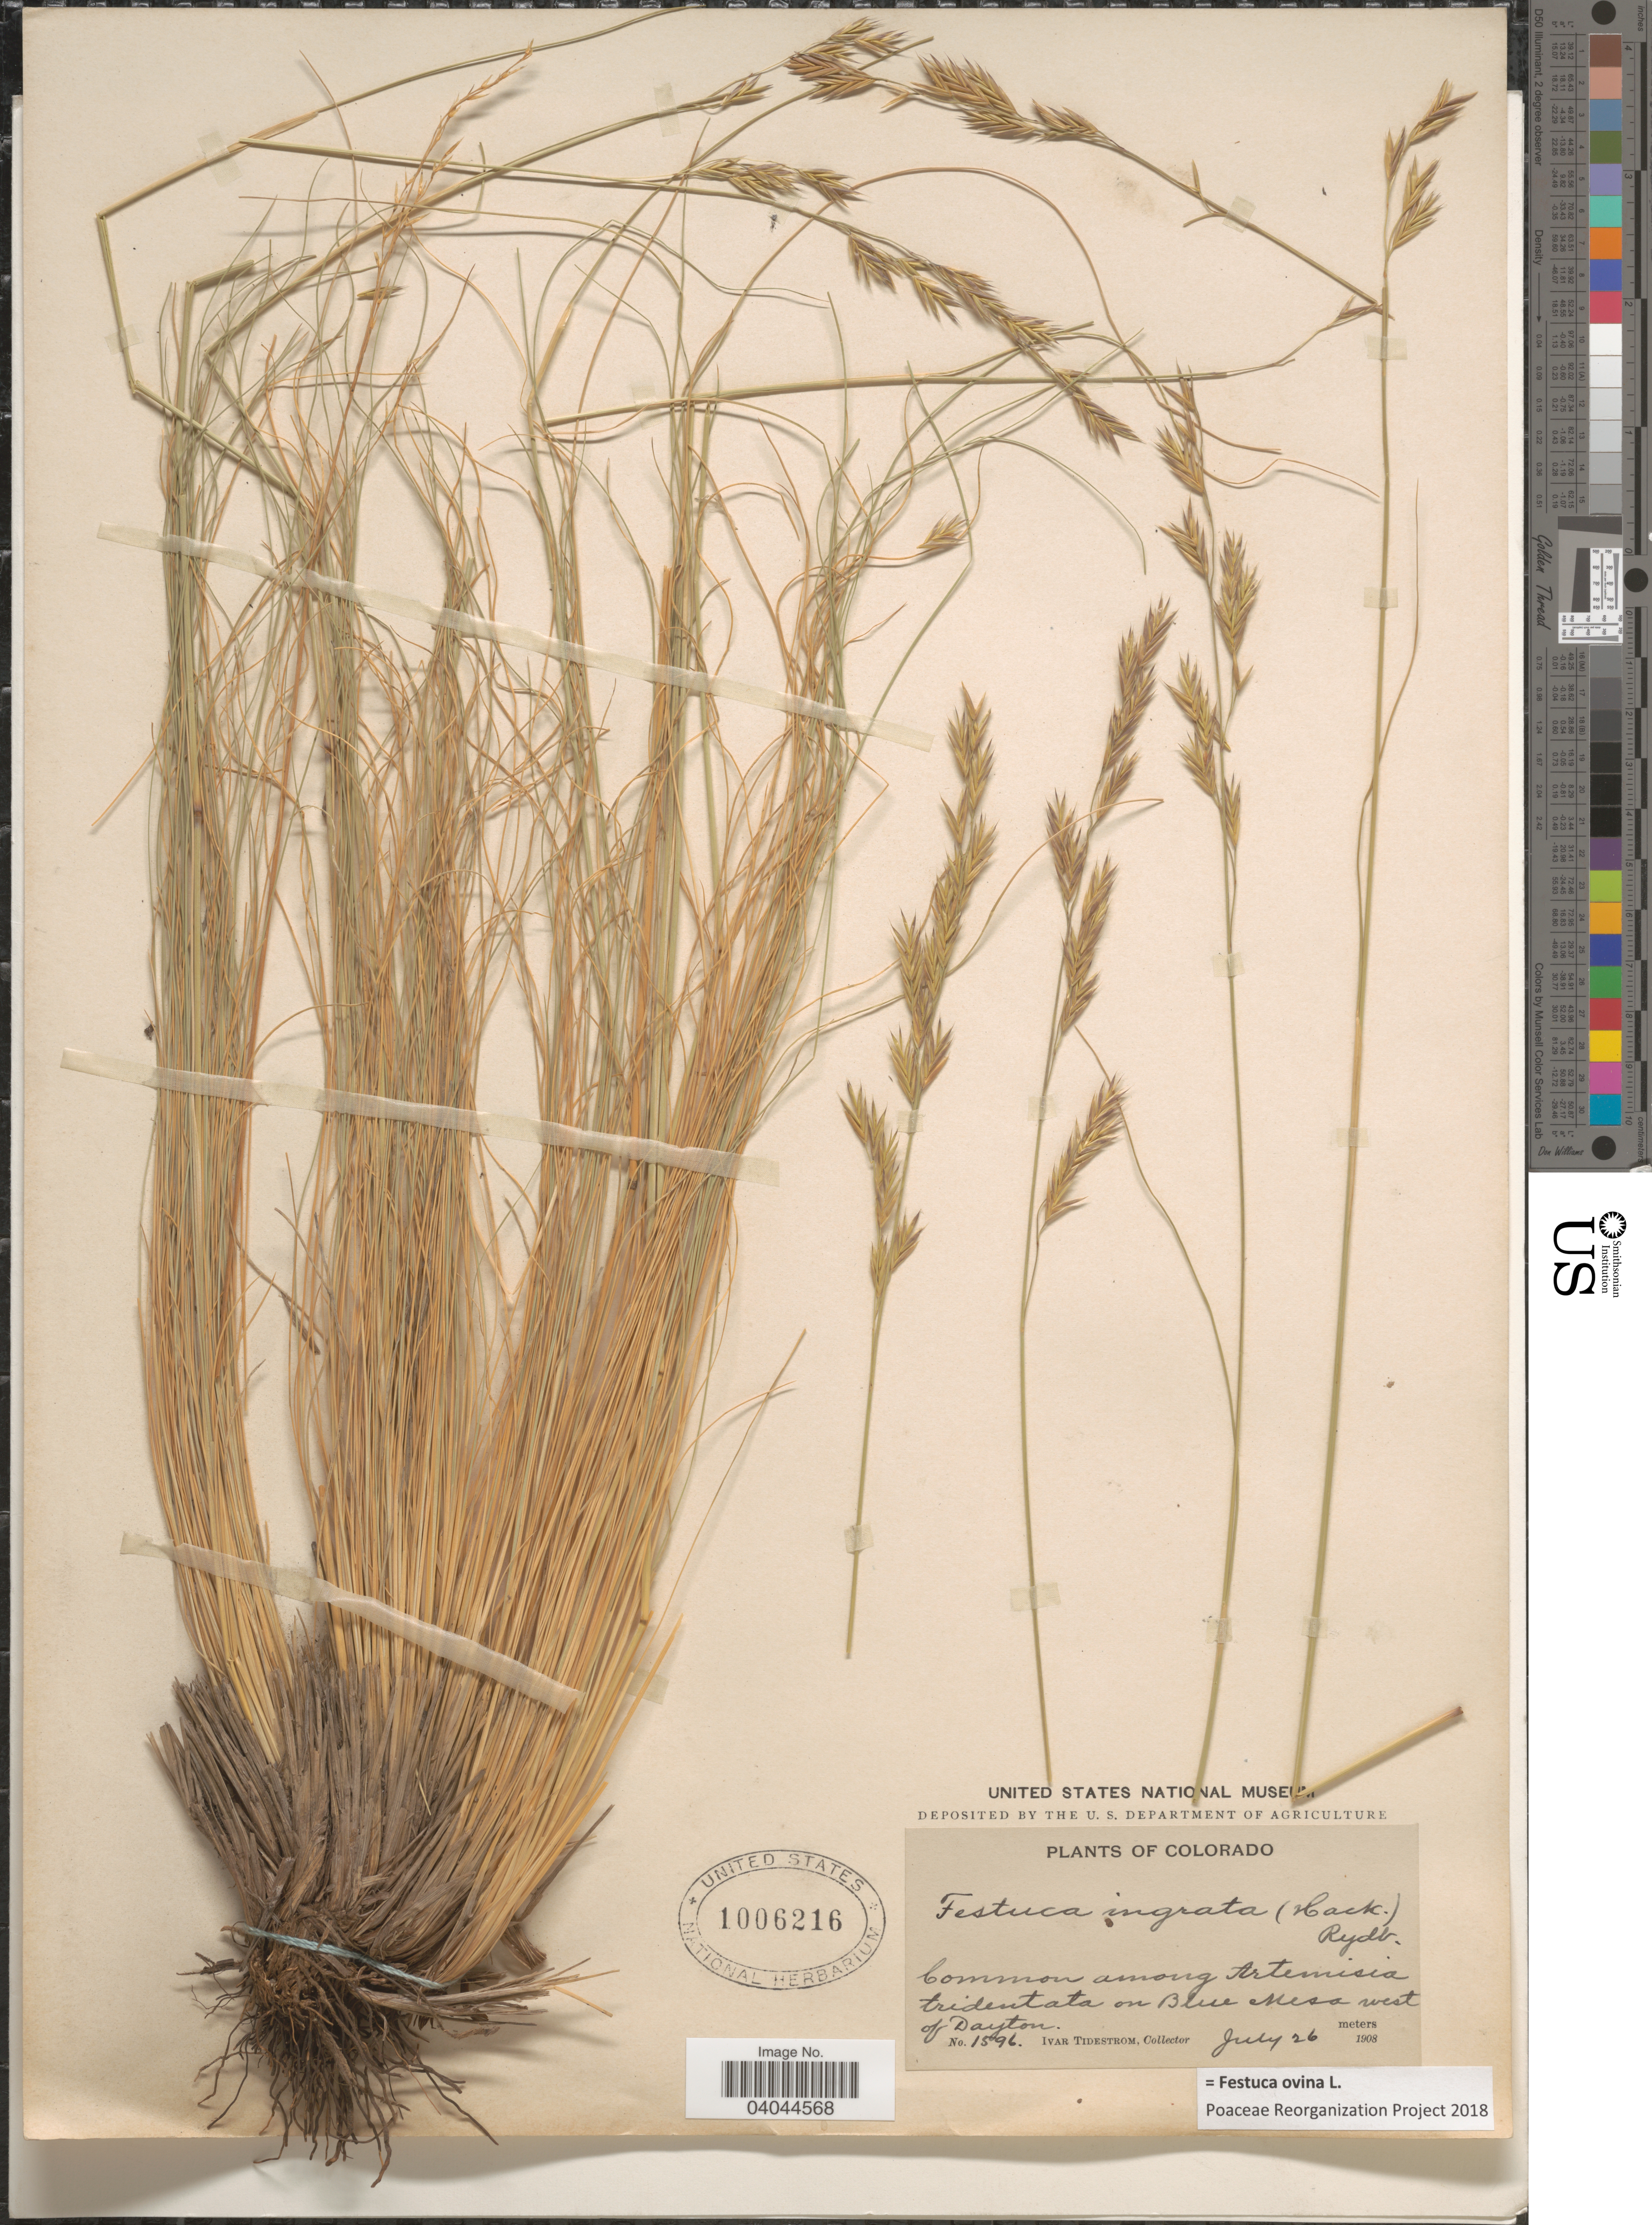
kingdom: Plantae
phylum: Tracheophyta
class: Liliopsida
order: Poales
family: Poaceae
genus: Festuca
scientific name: Festuca ovina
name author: L.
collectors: I. F. Tidestrom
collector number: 1596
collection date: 1908-07-26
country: United States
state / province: Colorado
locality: On Blue Mesa west of Dayton.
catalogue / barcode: US 1006216